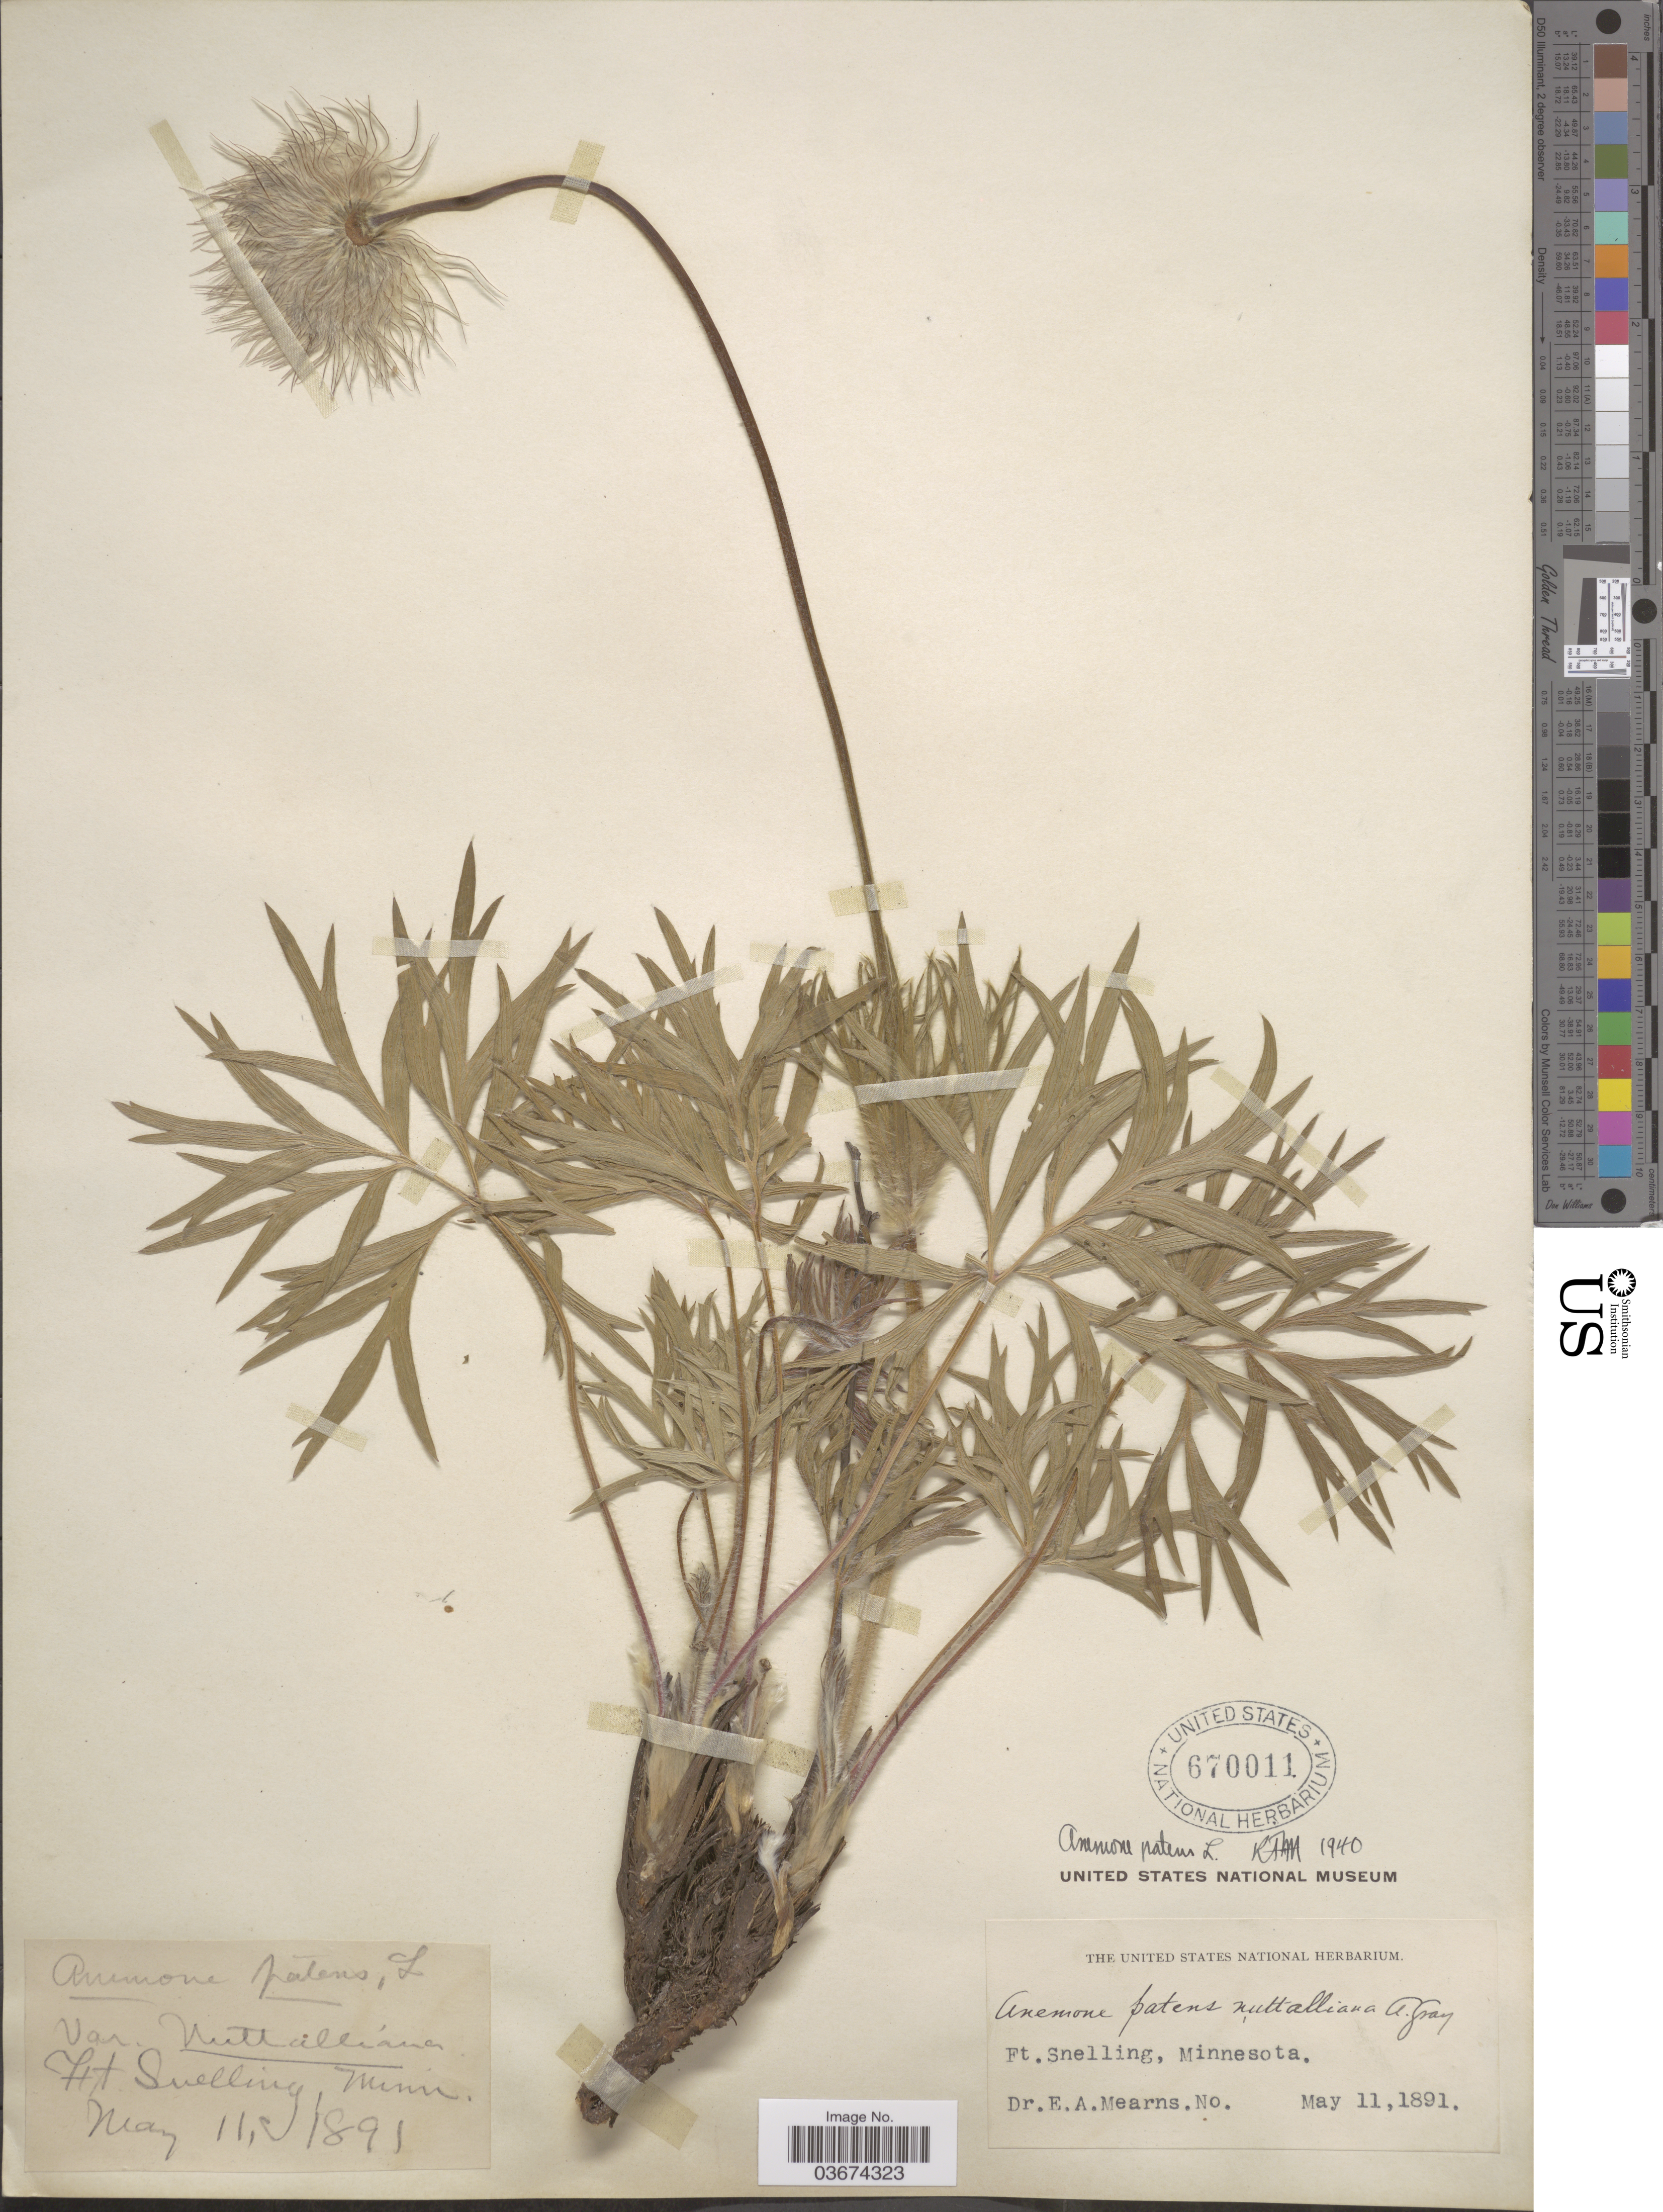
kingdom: Plantae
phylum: Tracheophyta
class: Magnoliopsida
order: Ranunculales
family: Ranunculaceae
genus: Pulsatilla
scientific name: Pulsatilla nuttalliana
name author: (DC.) Bercht. & J. Presl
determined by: Strong, Mark T., (BOT), Smithsonian Institution - National Museum of Natural History (UNITED STATES)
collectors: E. A. Mearns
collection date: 1891-05-11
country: United States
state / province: Minnesota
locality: Ft. Snelling.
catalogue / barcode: US 670011